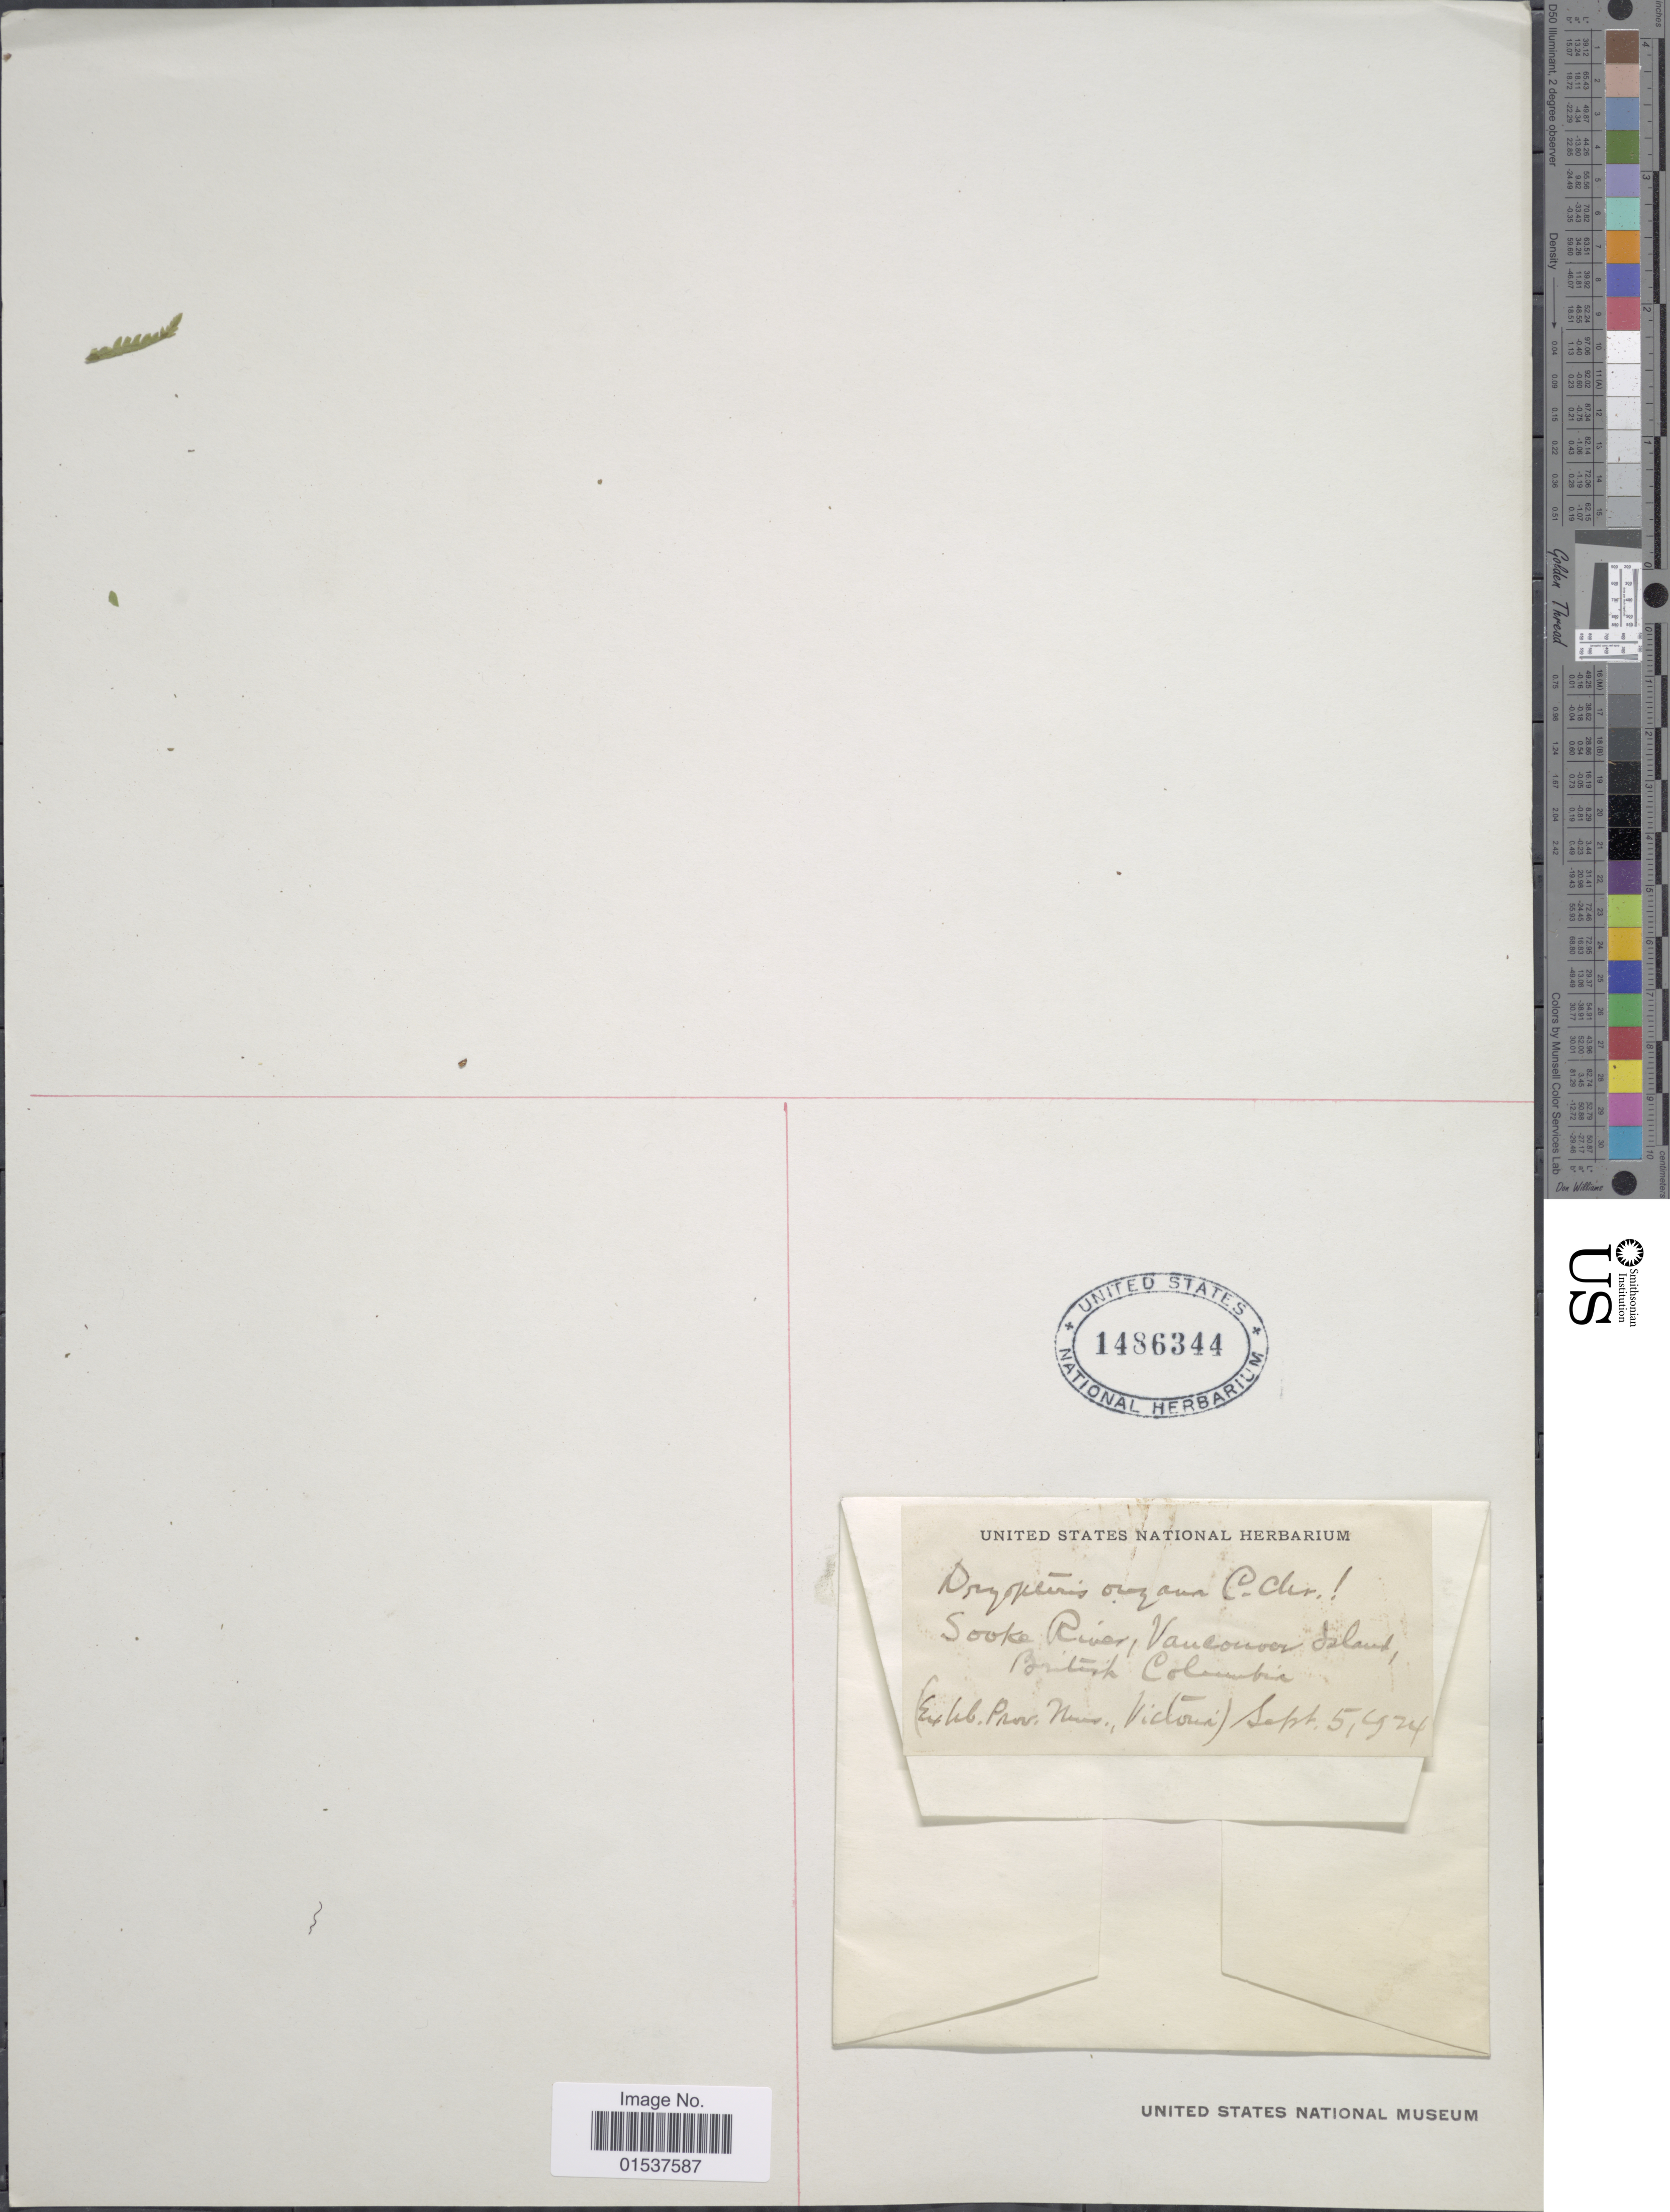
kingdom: Plantae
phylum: Tracheophyta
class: Polypodiopsida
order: Polypodiales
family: Thelypteridaceae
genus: Parathelypteris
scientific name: Parathelypteris nevadensis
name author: (Baker) Holttum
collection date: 1924-09-05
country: Canada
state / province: British Columbia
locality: Sooke River, Vancouver Island, British Columbia.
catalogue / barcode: US 1486344